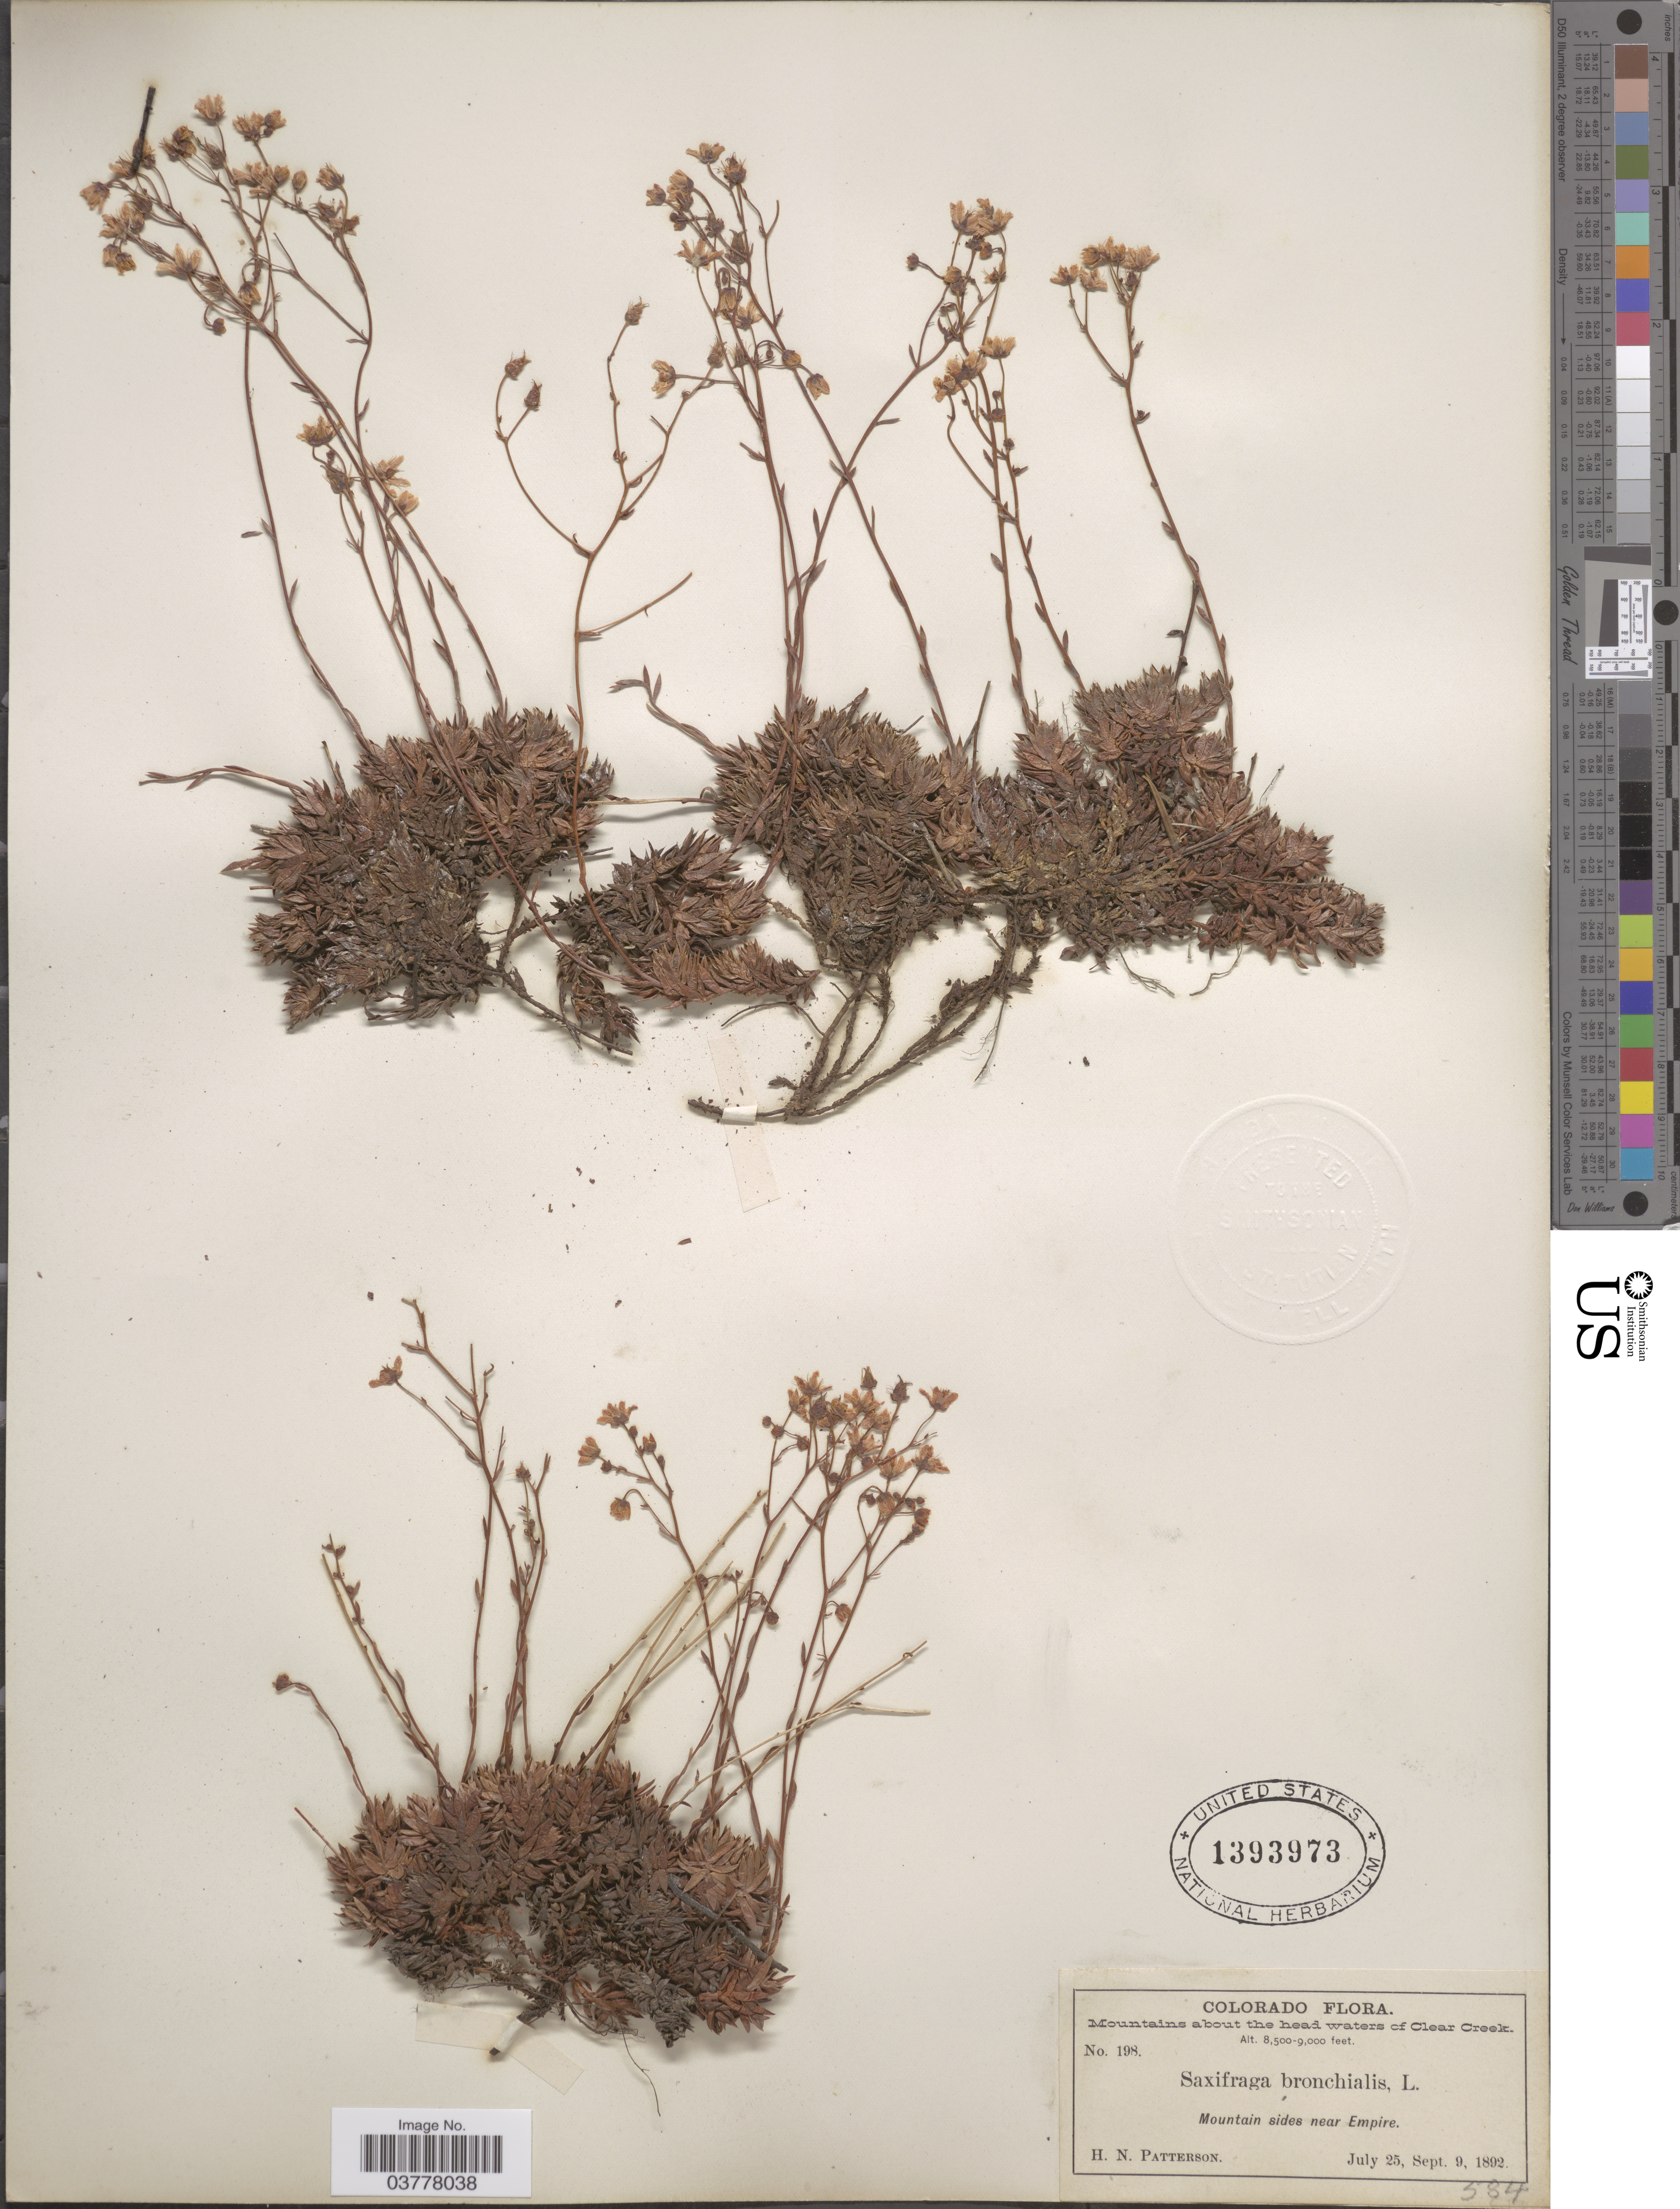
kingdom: Plantae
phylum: Tracheophyta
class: Magnoliopsida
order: Saxifragales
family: Saxifragaceae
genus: Saxifraga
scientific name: Saxifraga bronchialis subsp. austromontana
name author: (Wiegand) Piper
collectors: H. N. Patterson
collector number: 198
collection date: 1892-07-25/1892-09-09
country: United States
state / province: Colorado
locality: Mountains about the head waters of Clear Creek. Mountain sides near Empire.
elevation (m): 2591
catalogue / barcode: US 1393973